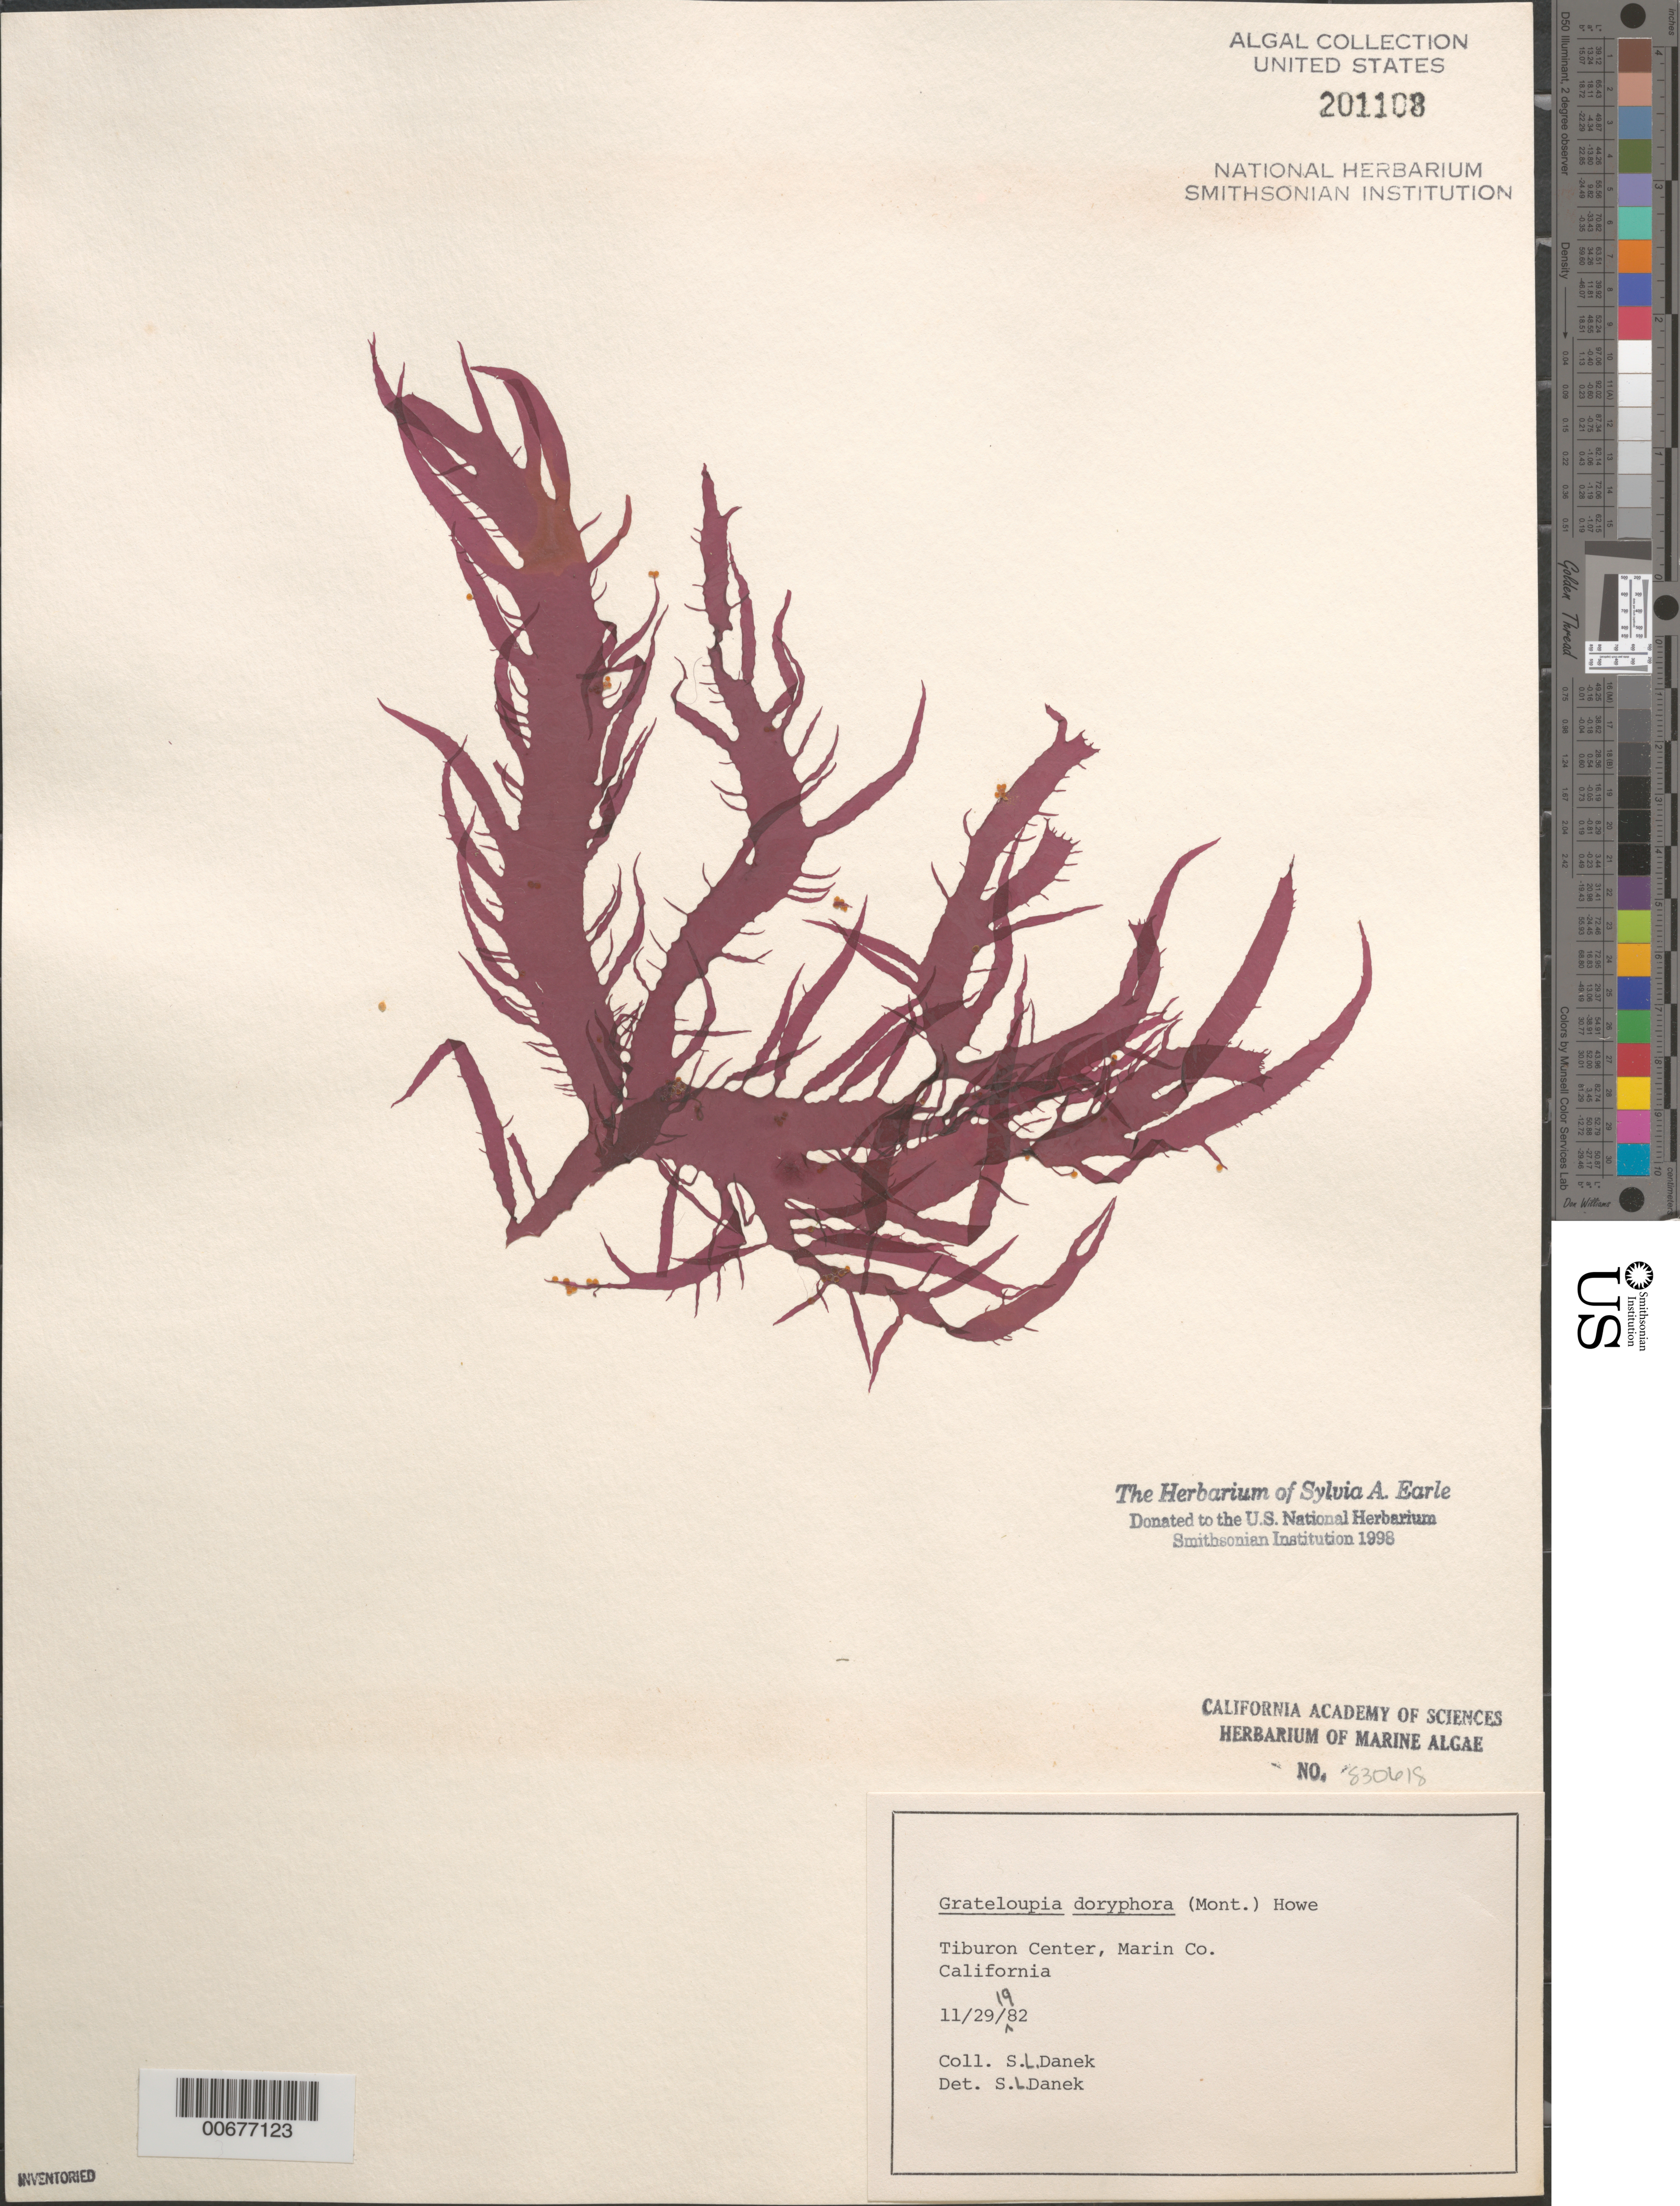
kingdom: Plantae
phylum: Rhodophyta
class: Florideophyceae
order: Halymeniales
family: Halymeniaceae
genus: Grateloupia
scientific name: Grateloupia doryphora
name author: (Mont.) Howe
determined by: Danek, S. L.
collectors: S. Danek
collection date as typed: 29 Nov 1982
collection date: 1982-11-29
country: United States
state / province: California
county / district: Marin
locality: Tiburon Center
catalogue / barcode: US 201108